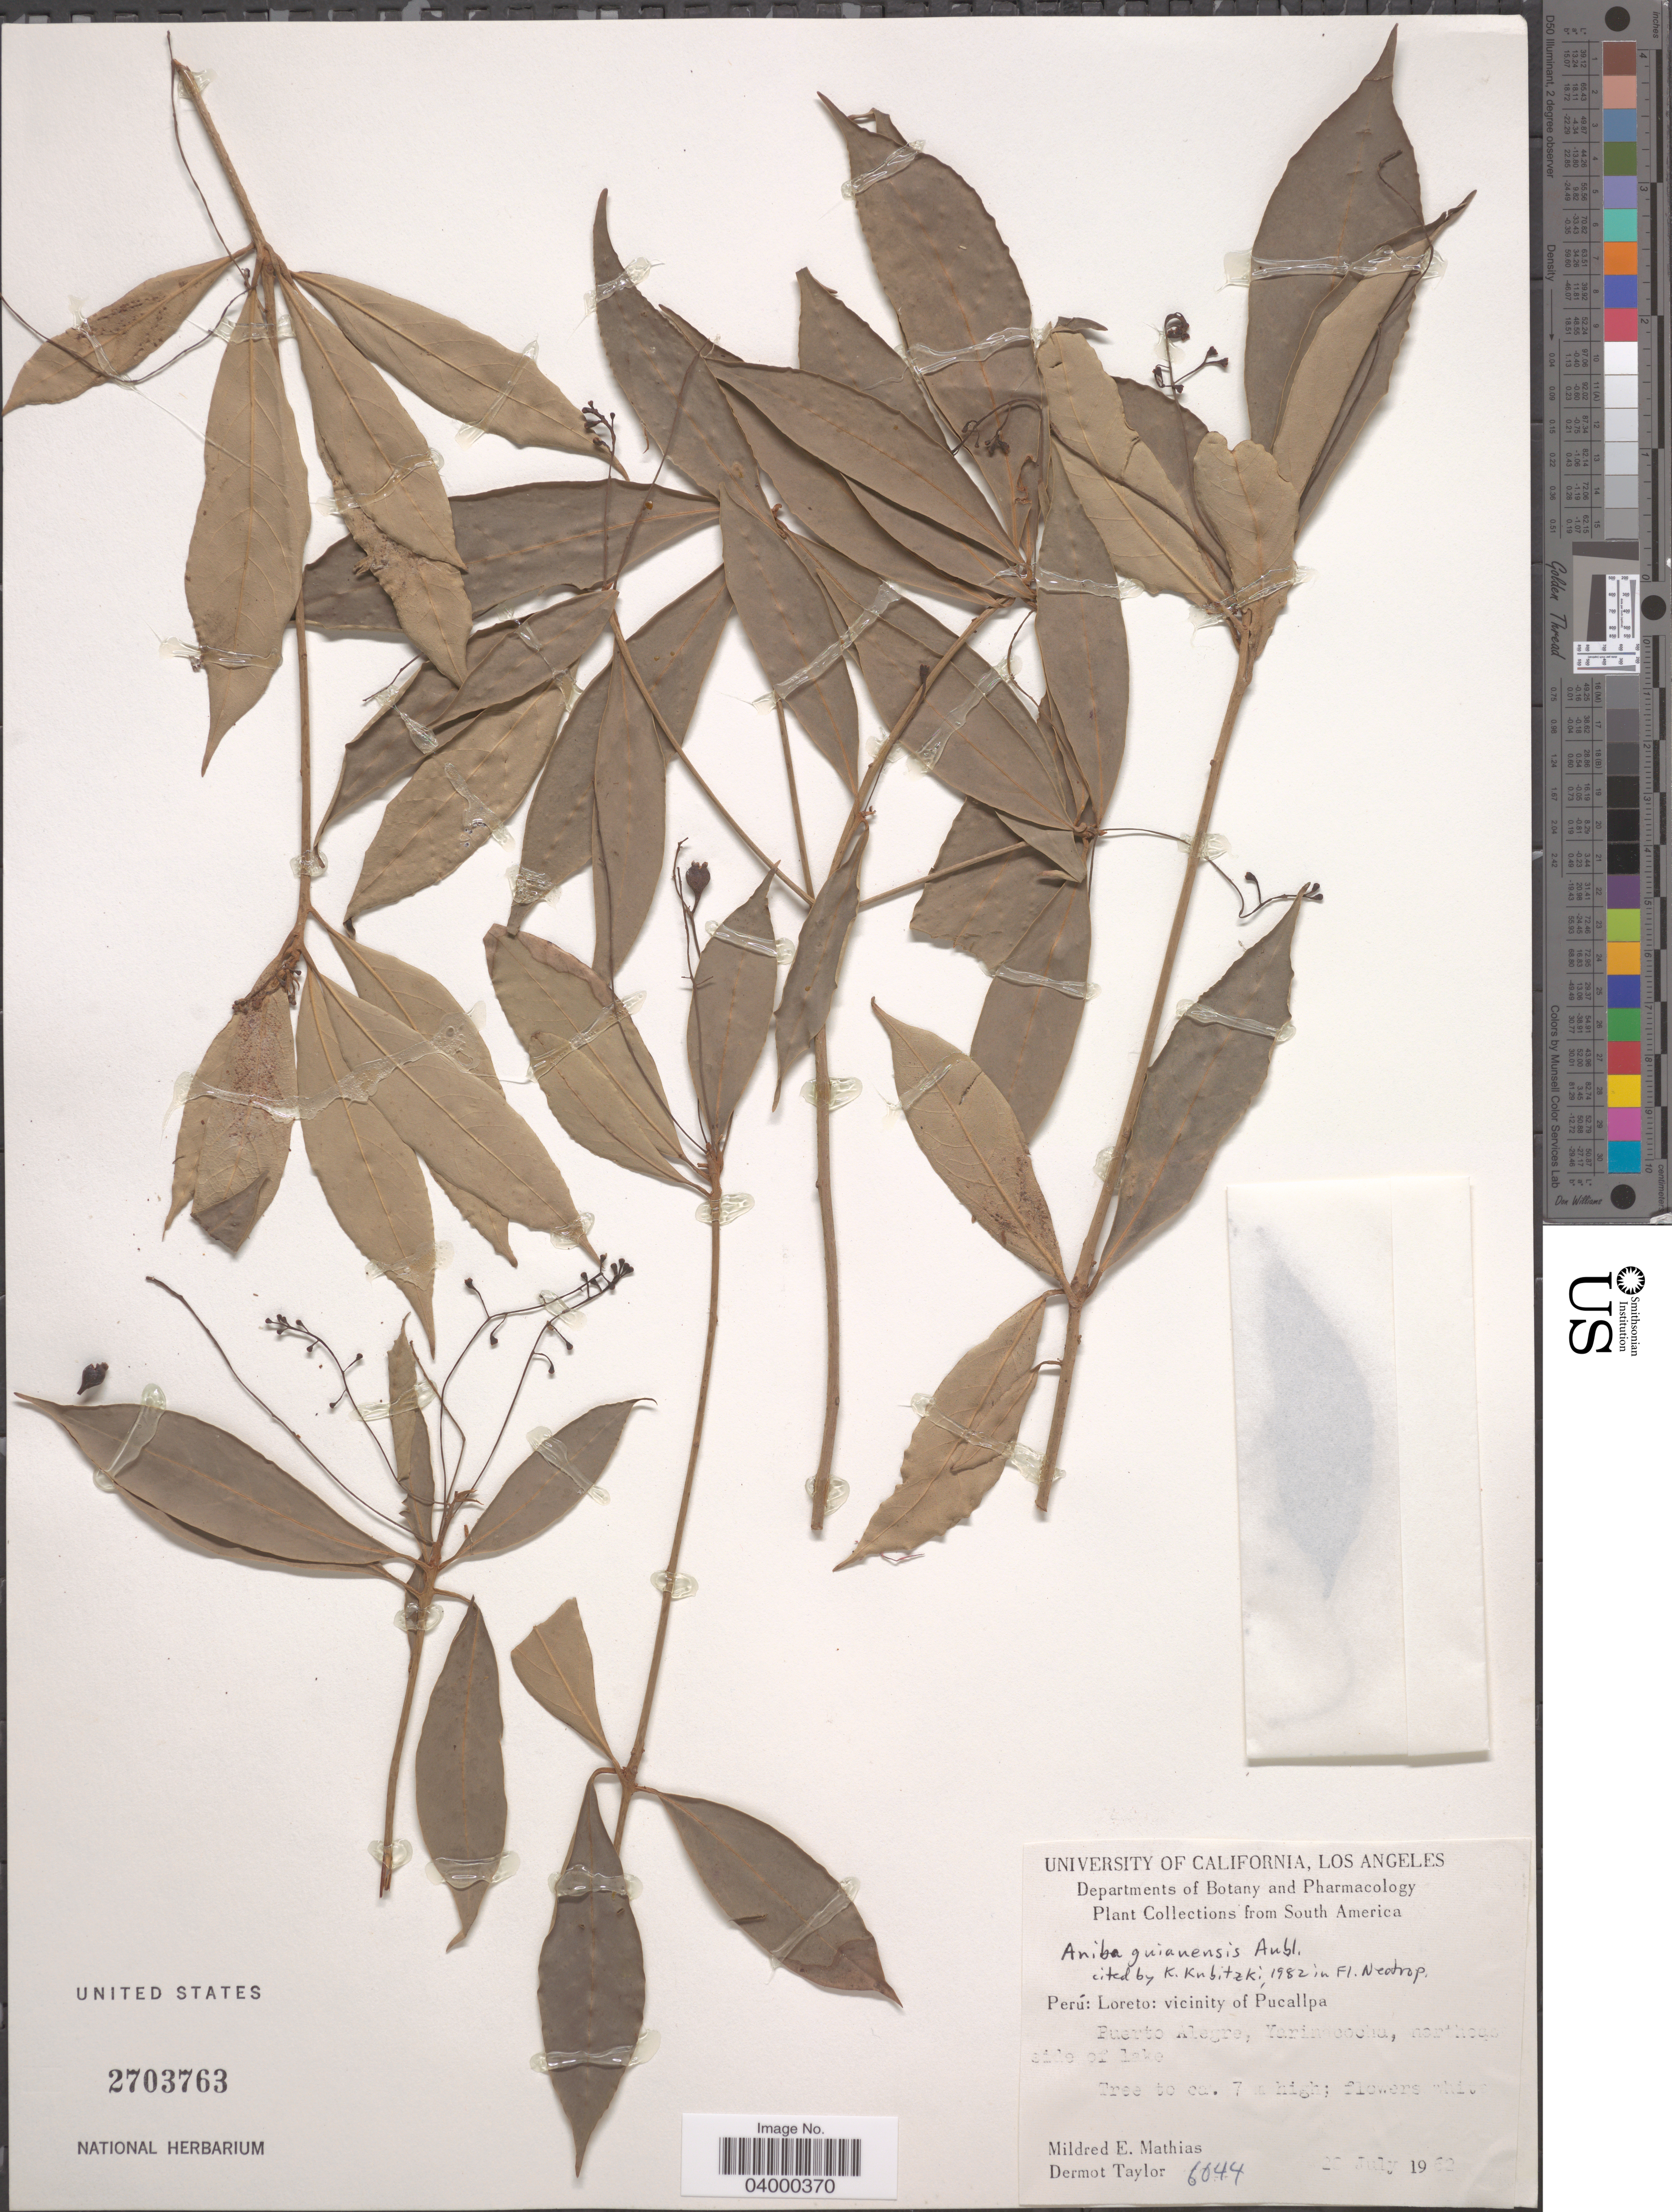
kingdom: Plantae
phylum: Tracheophyta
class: Magnoliopsida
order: Laurales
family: Lauraceae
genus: Aniba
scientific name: Aniba guianensis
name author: Aubl.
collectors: M. E. Mathias & D. Taylor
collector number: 6044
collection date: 1962-07-28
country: Peru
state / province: Loreto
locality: Vicinity of Pucallpa. Puerto Alegre, Yarinacocha, northern side of lake.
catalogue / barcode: US 2703763